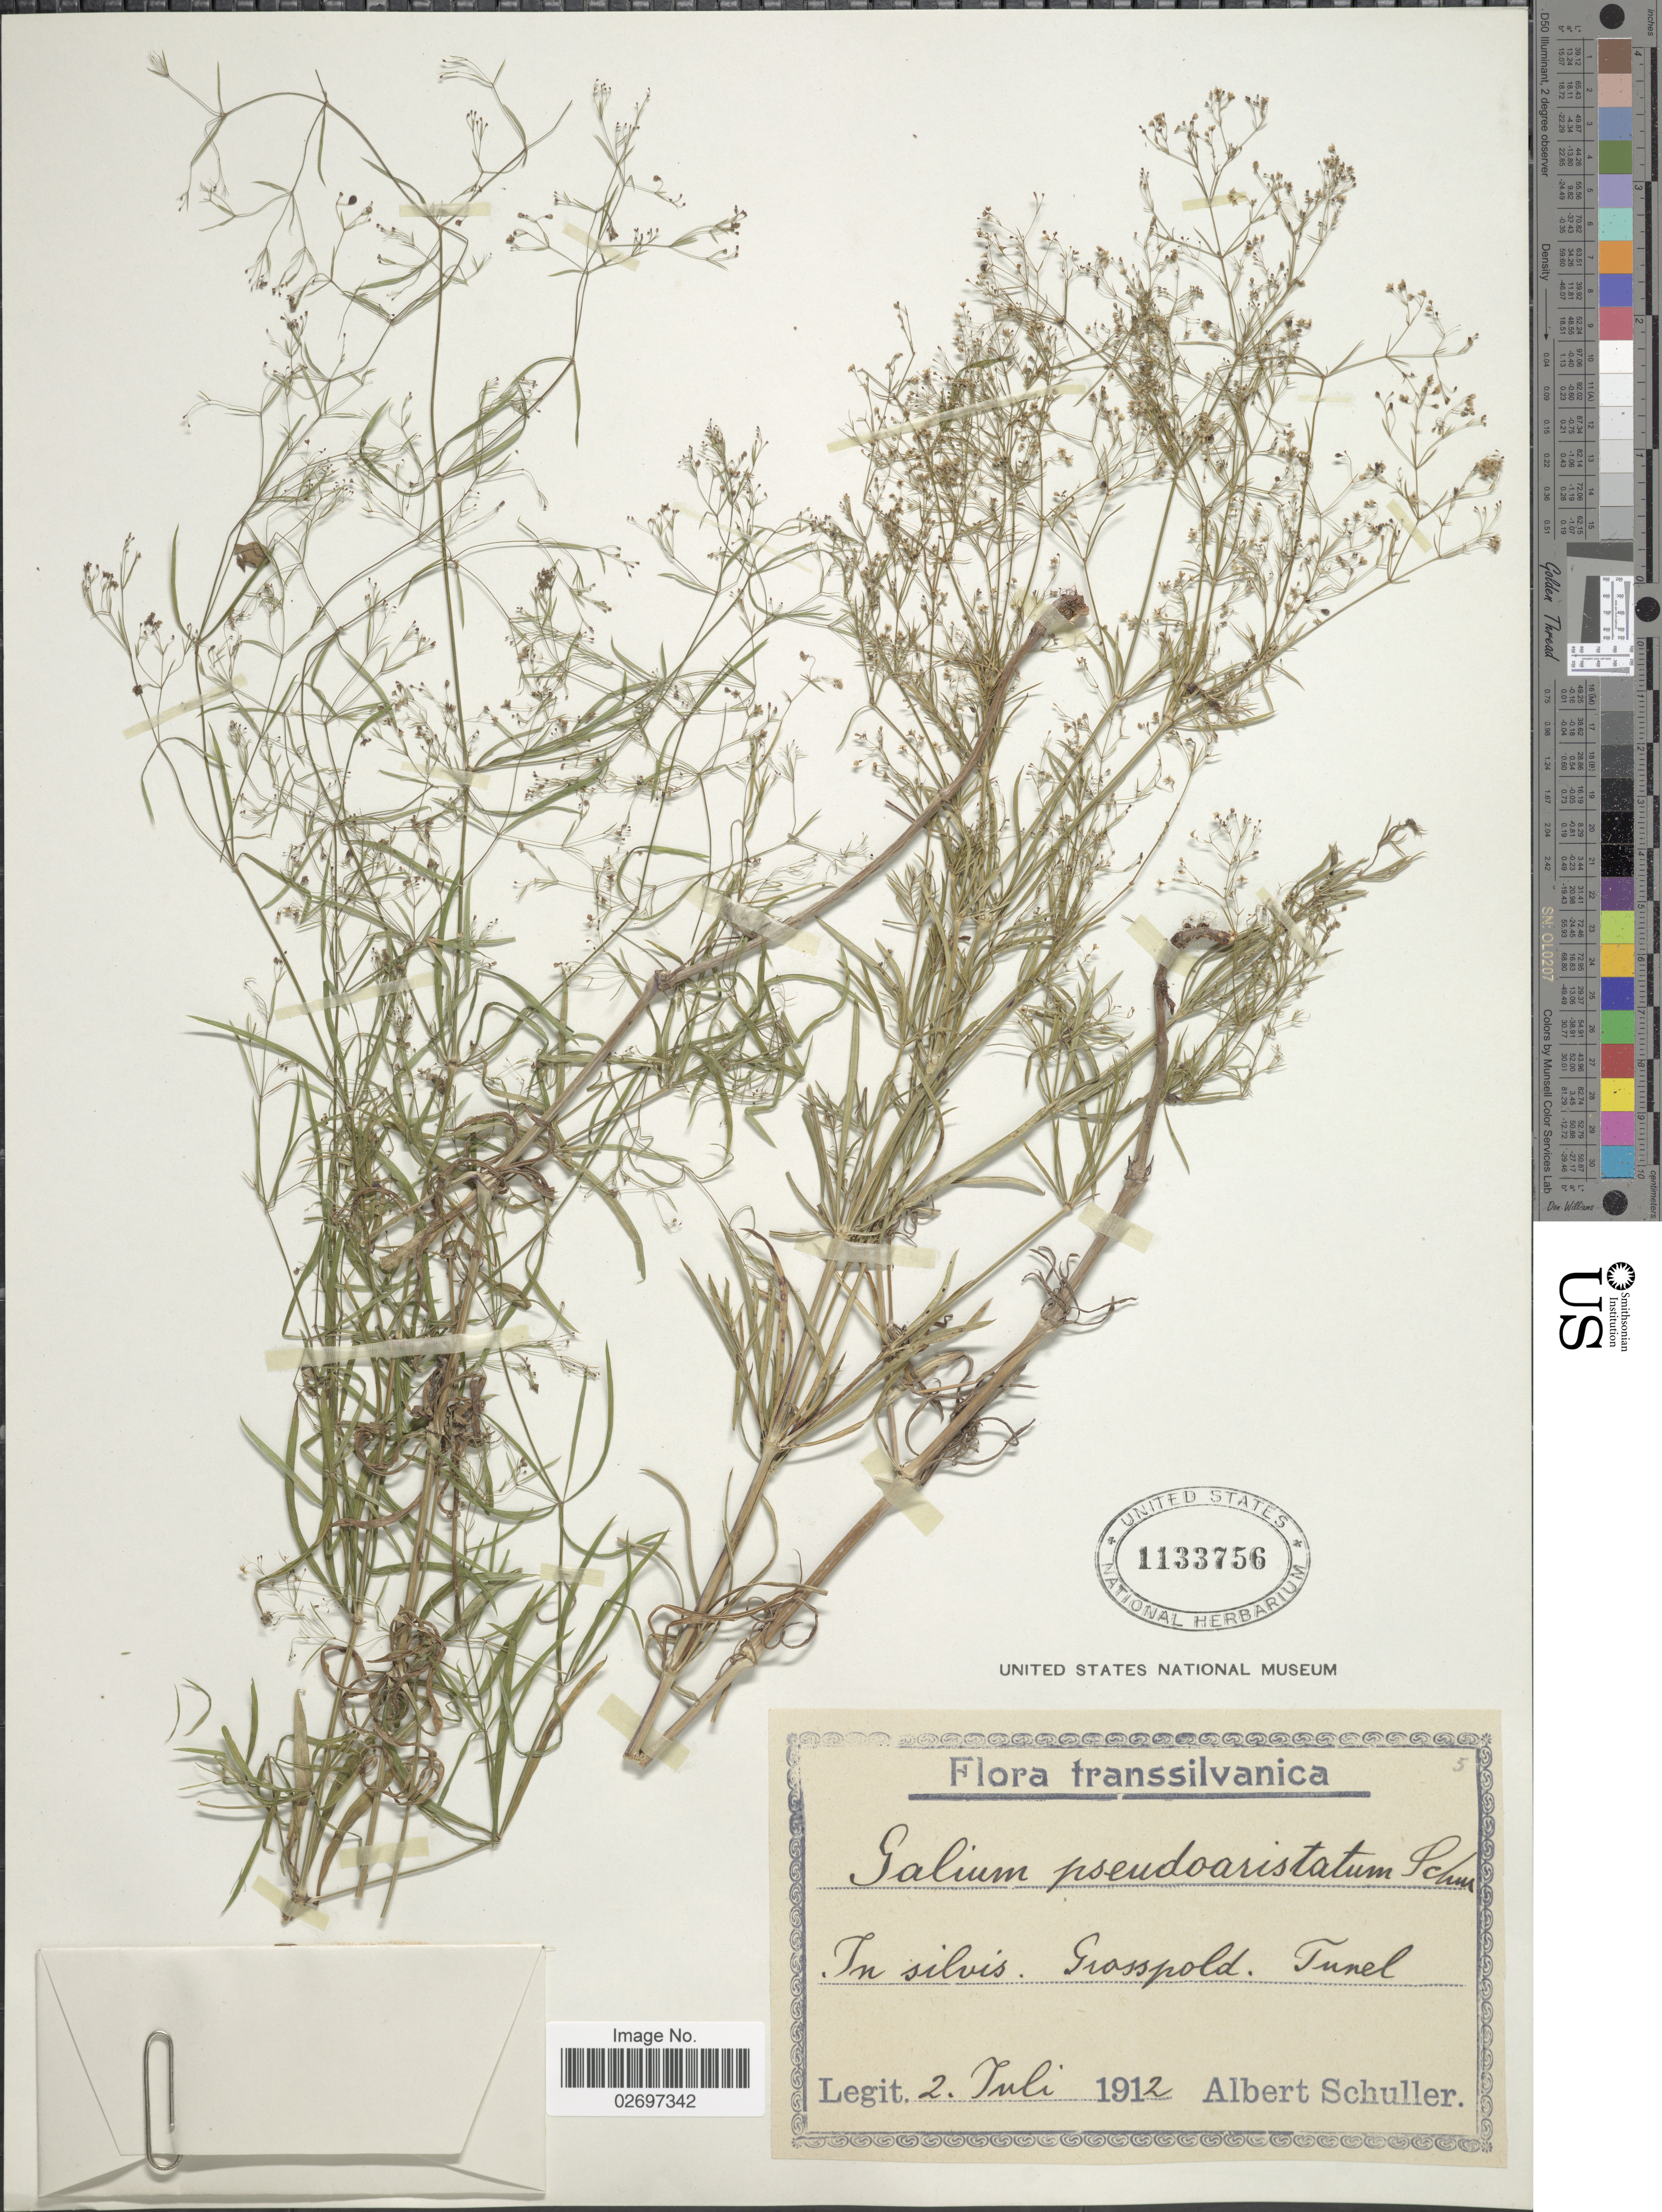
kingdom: Plantae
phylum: Tracheophyta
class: Magnoliopsida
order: Gentianales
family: Rubiaceae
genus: Galium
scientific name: Galium pseudoaristatum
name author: Schur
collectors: A. Schuller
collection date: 1912-07-02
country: Romania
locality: Transsilvanica. In silvis. Grosspold. Tunel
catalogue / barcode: US 1133756